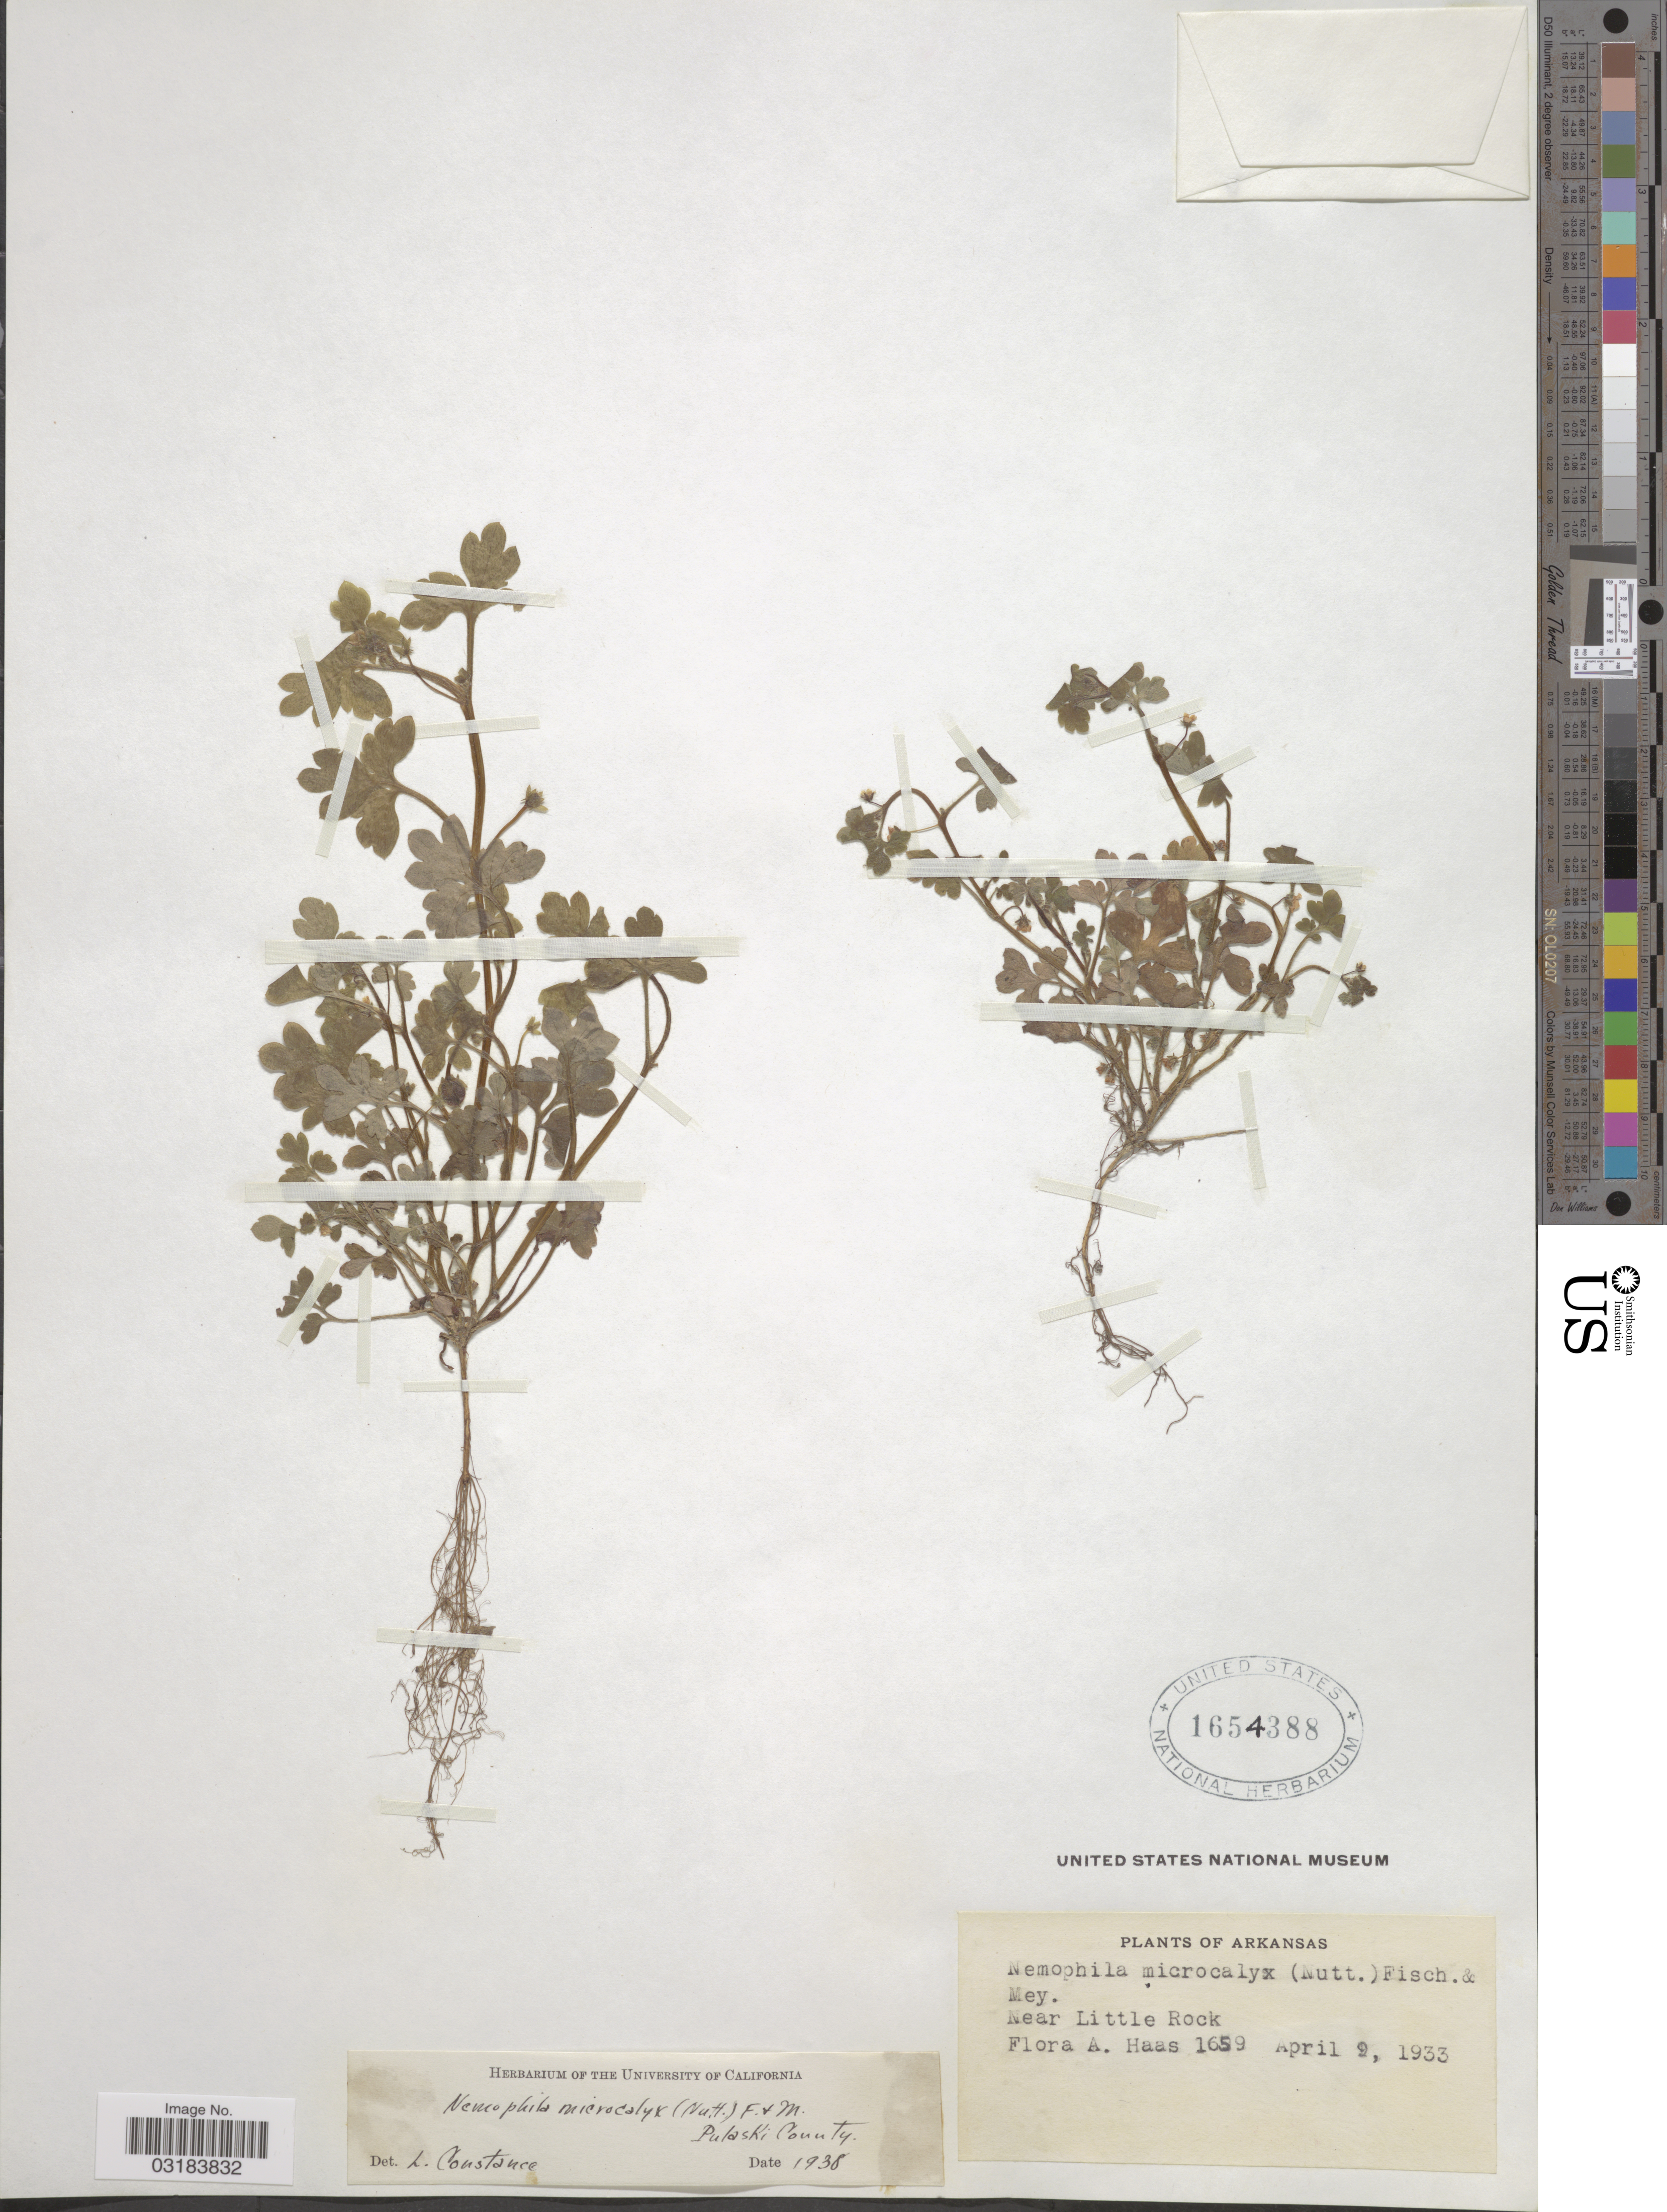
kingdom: Plantae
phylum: Tracheophyta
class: Magnoliopsida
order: Boraginales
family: Hydrophyllaceae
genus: Nemophila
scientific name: Nemophila microcalyx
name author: (Nutt.) Fisch. & C.A. Mey.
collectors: F. A. Haas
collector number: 1659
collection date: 1933-04-09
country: United States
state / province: Arkansas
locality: Near Little Rock.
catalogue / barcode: US 1654388